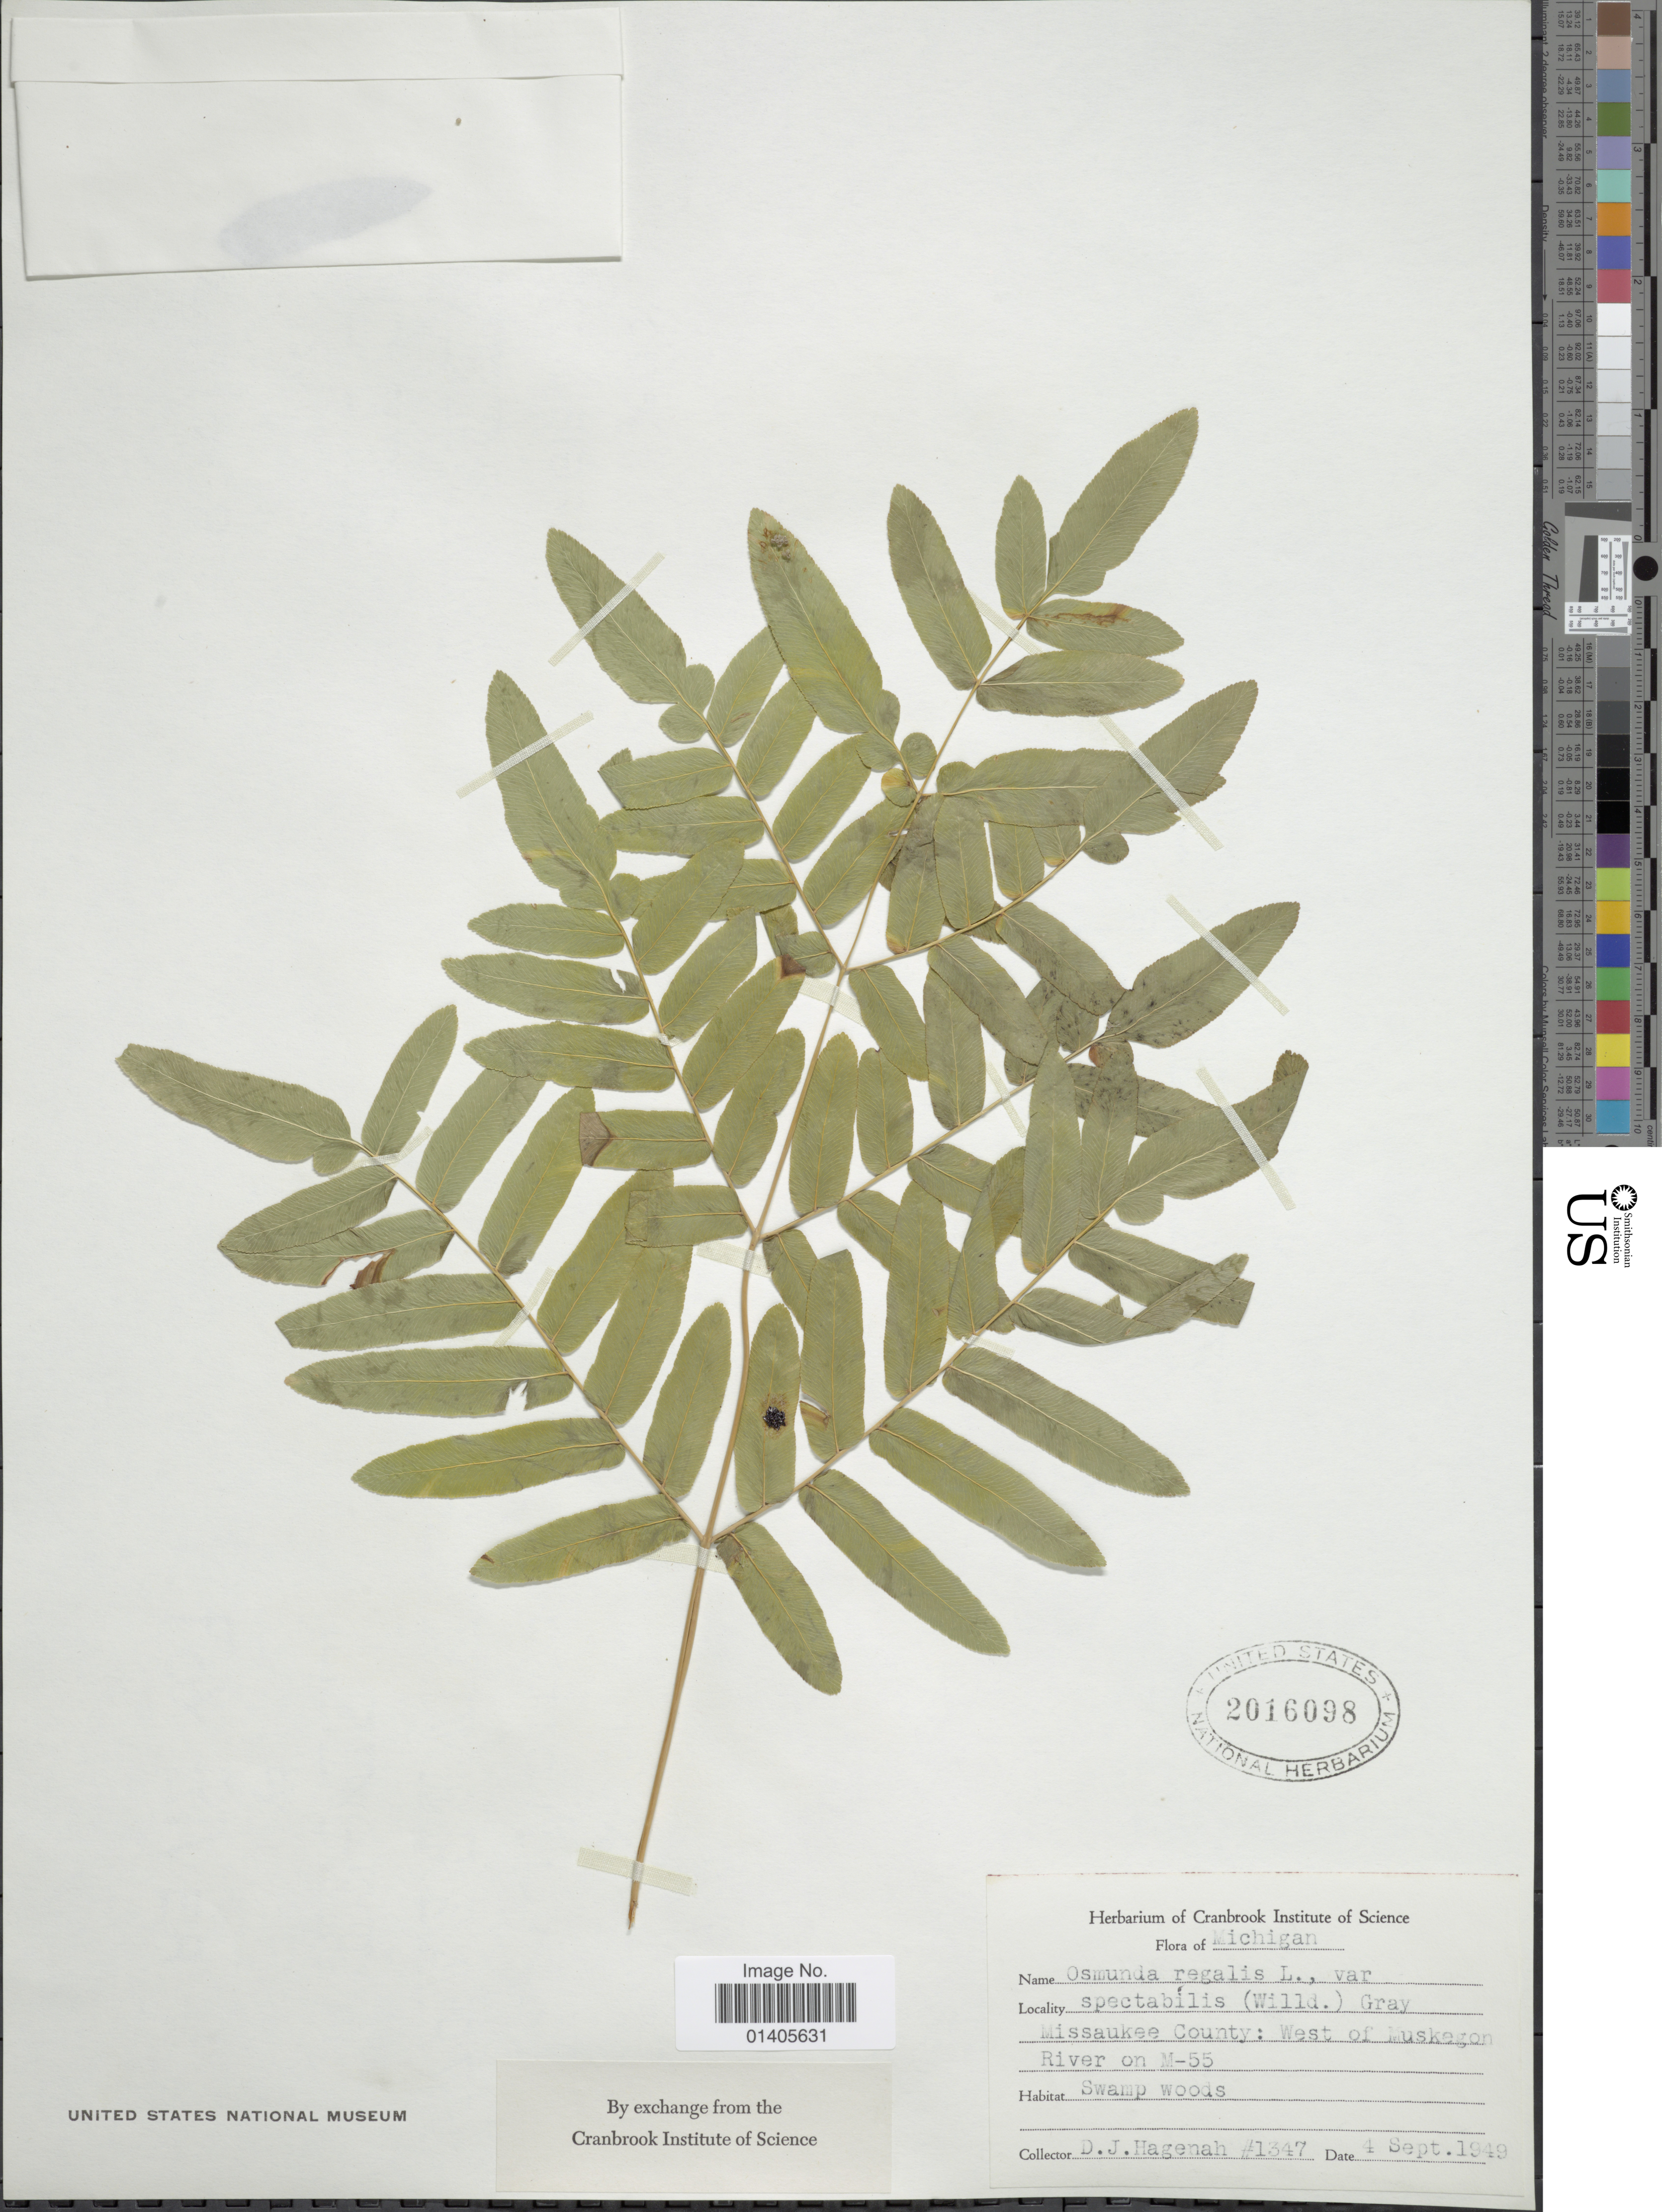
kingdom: Plantae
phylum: Tracheophyta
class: Polypodiopsida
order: Osmundales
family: Osmundaceae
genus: Osmunda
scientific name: Osmunda regalis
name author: L.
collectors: D. Hagenah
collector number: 1347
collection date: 1949-09-04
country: United States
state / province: Michigan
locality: Missaukee County: West of Muskegon River on M-55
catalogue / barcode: US 2016098